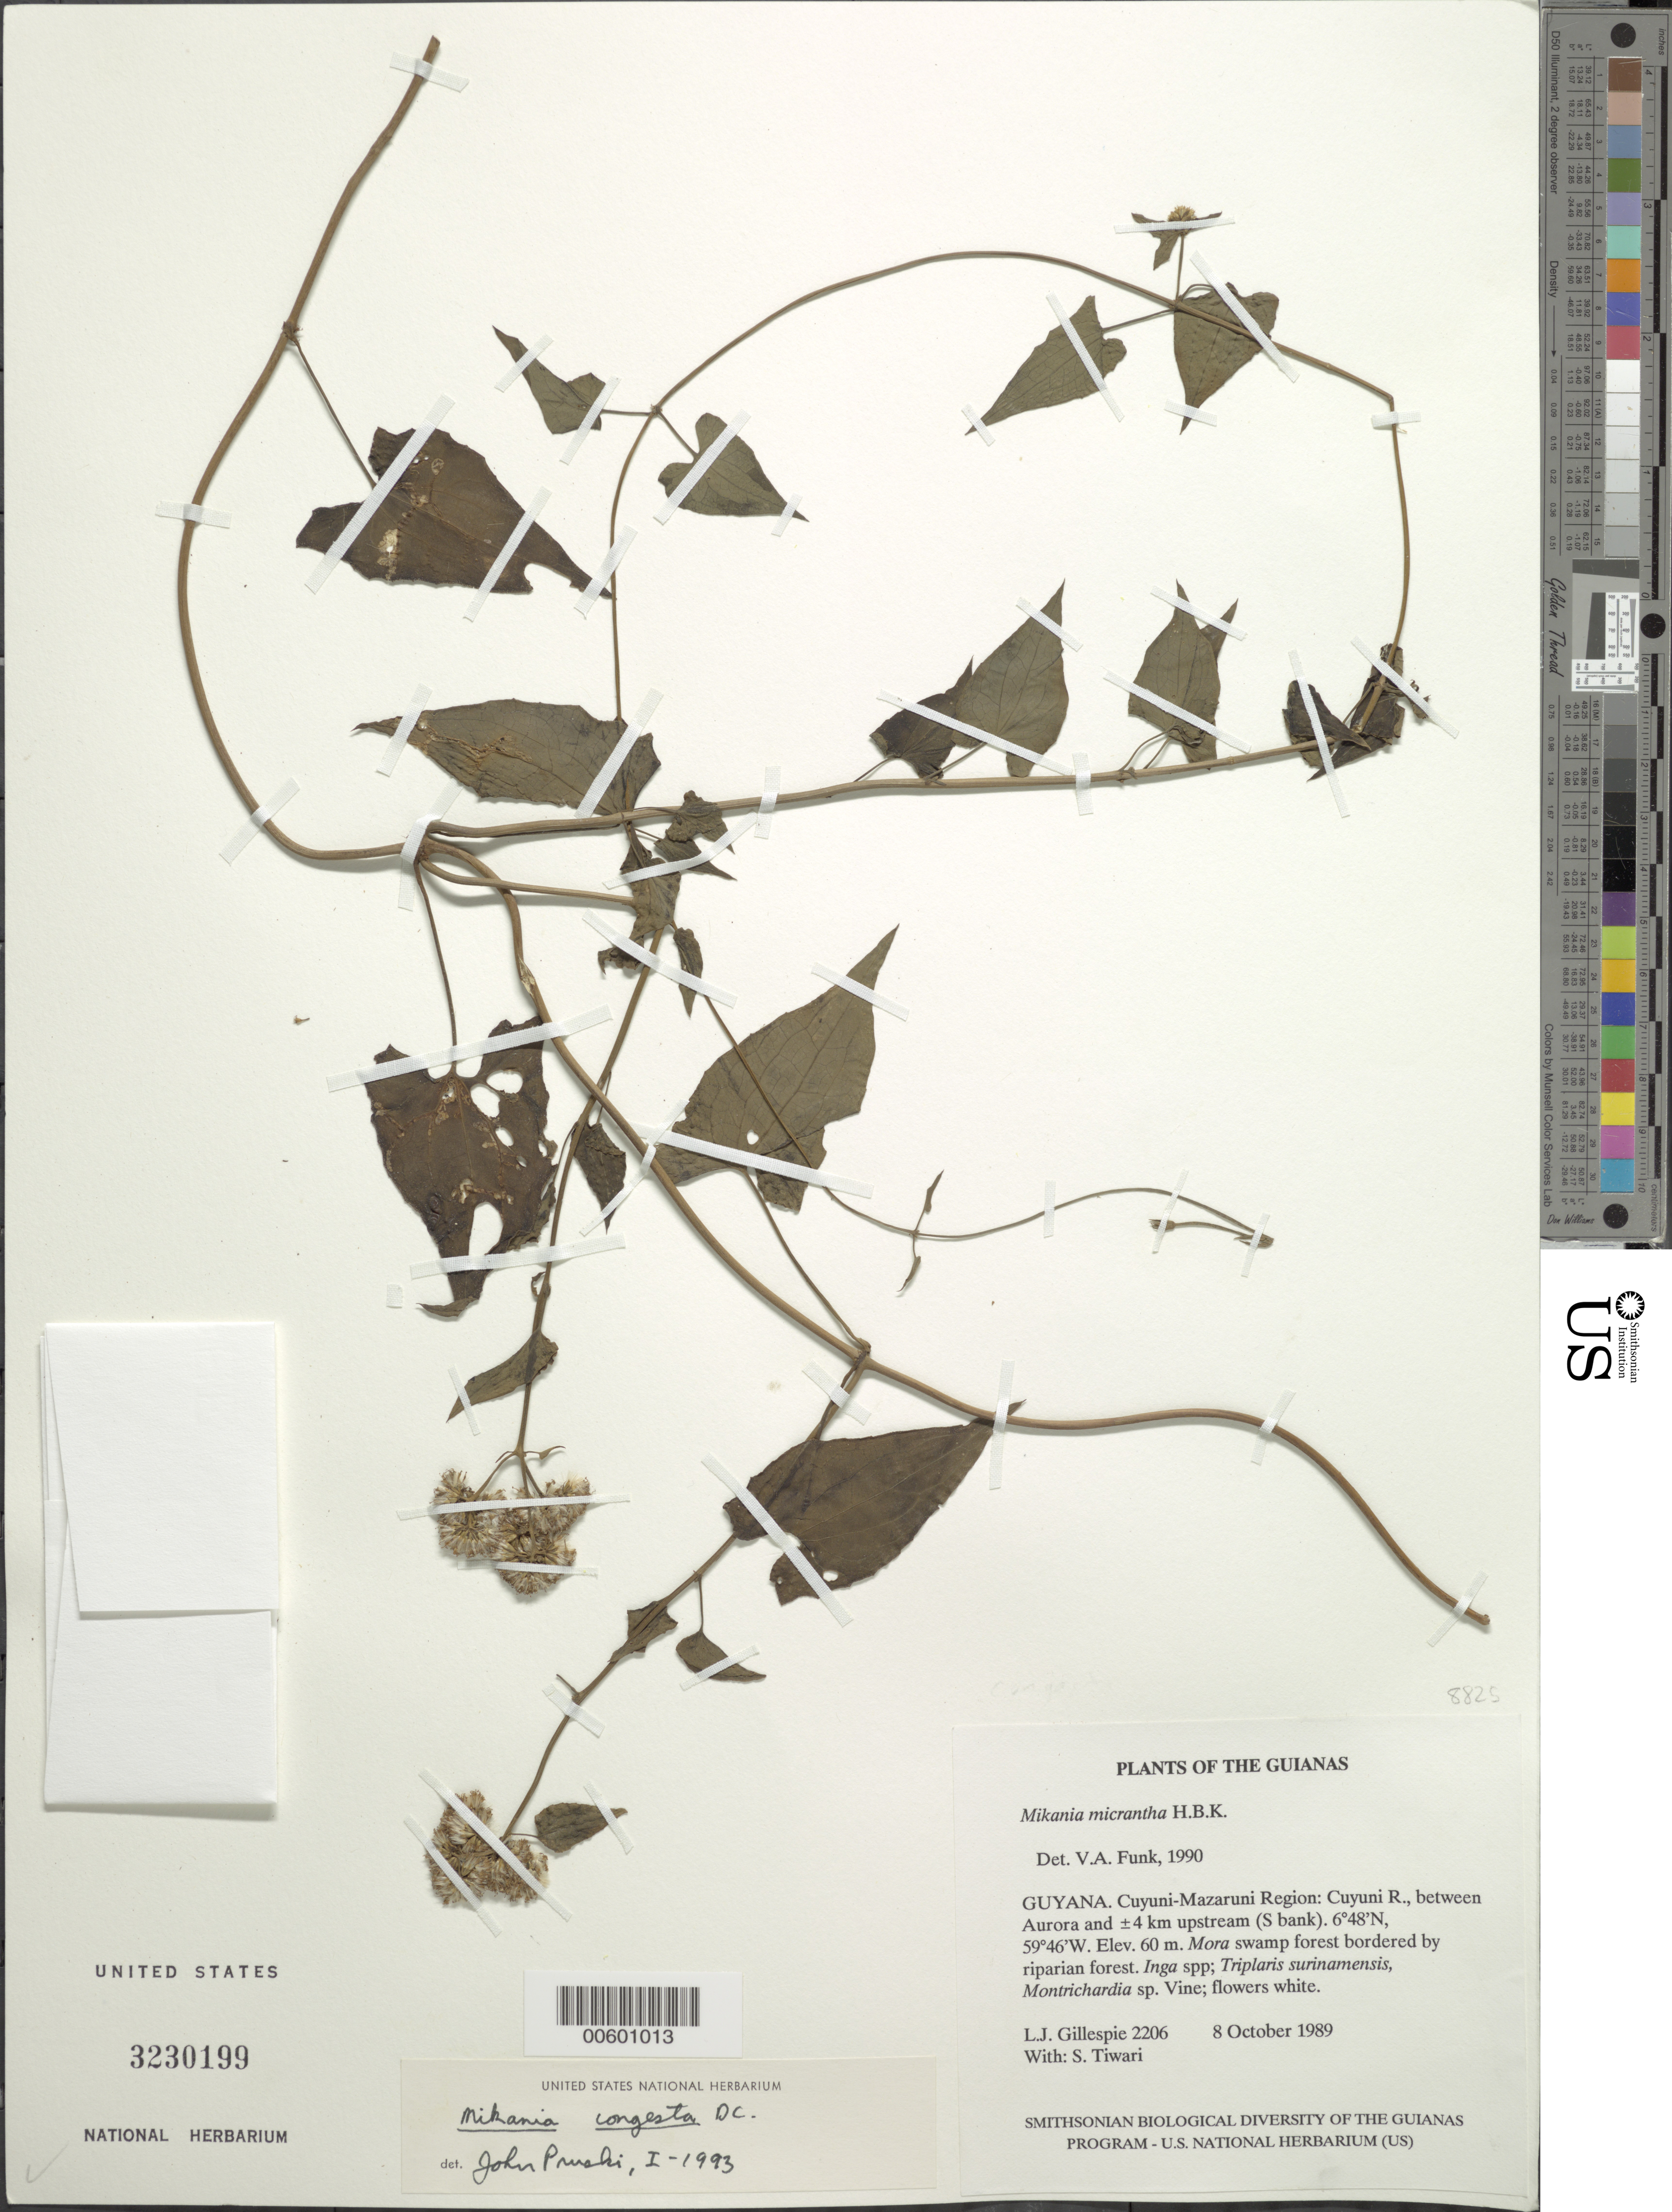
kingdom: Plantae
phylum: Tracheophyta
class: Magnoliopsida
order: Asterales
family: Asteraceae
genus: Mikania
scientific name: Mikania congesta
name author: DC.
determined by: Pruski, J. F.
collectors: L. J. Gillespie & S. Tiwari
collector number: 2206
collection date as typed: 8 October 1989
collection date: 1989-10-08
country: Guyana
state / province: Cuyuni-Mazaruni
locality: Cuyuni R., between Aurora and ±4 km upstream (S bank)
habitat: Mora swamp forest bordered by riparian forest. Inga spp; Triplaris surinamensis, Montrichardia sp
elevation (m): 60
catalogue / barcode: US 3230199